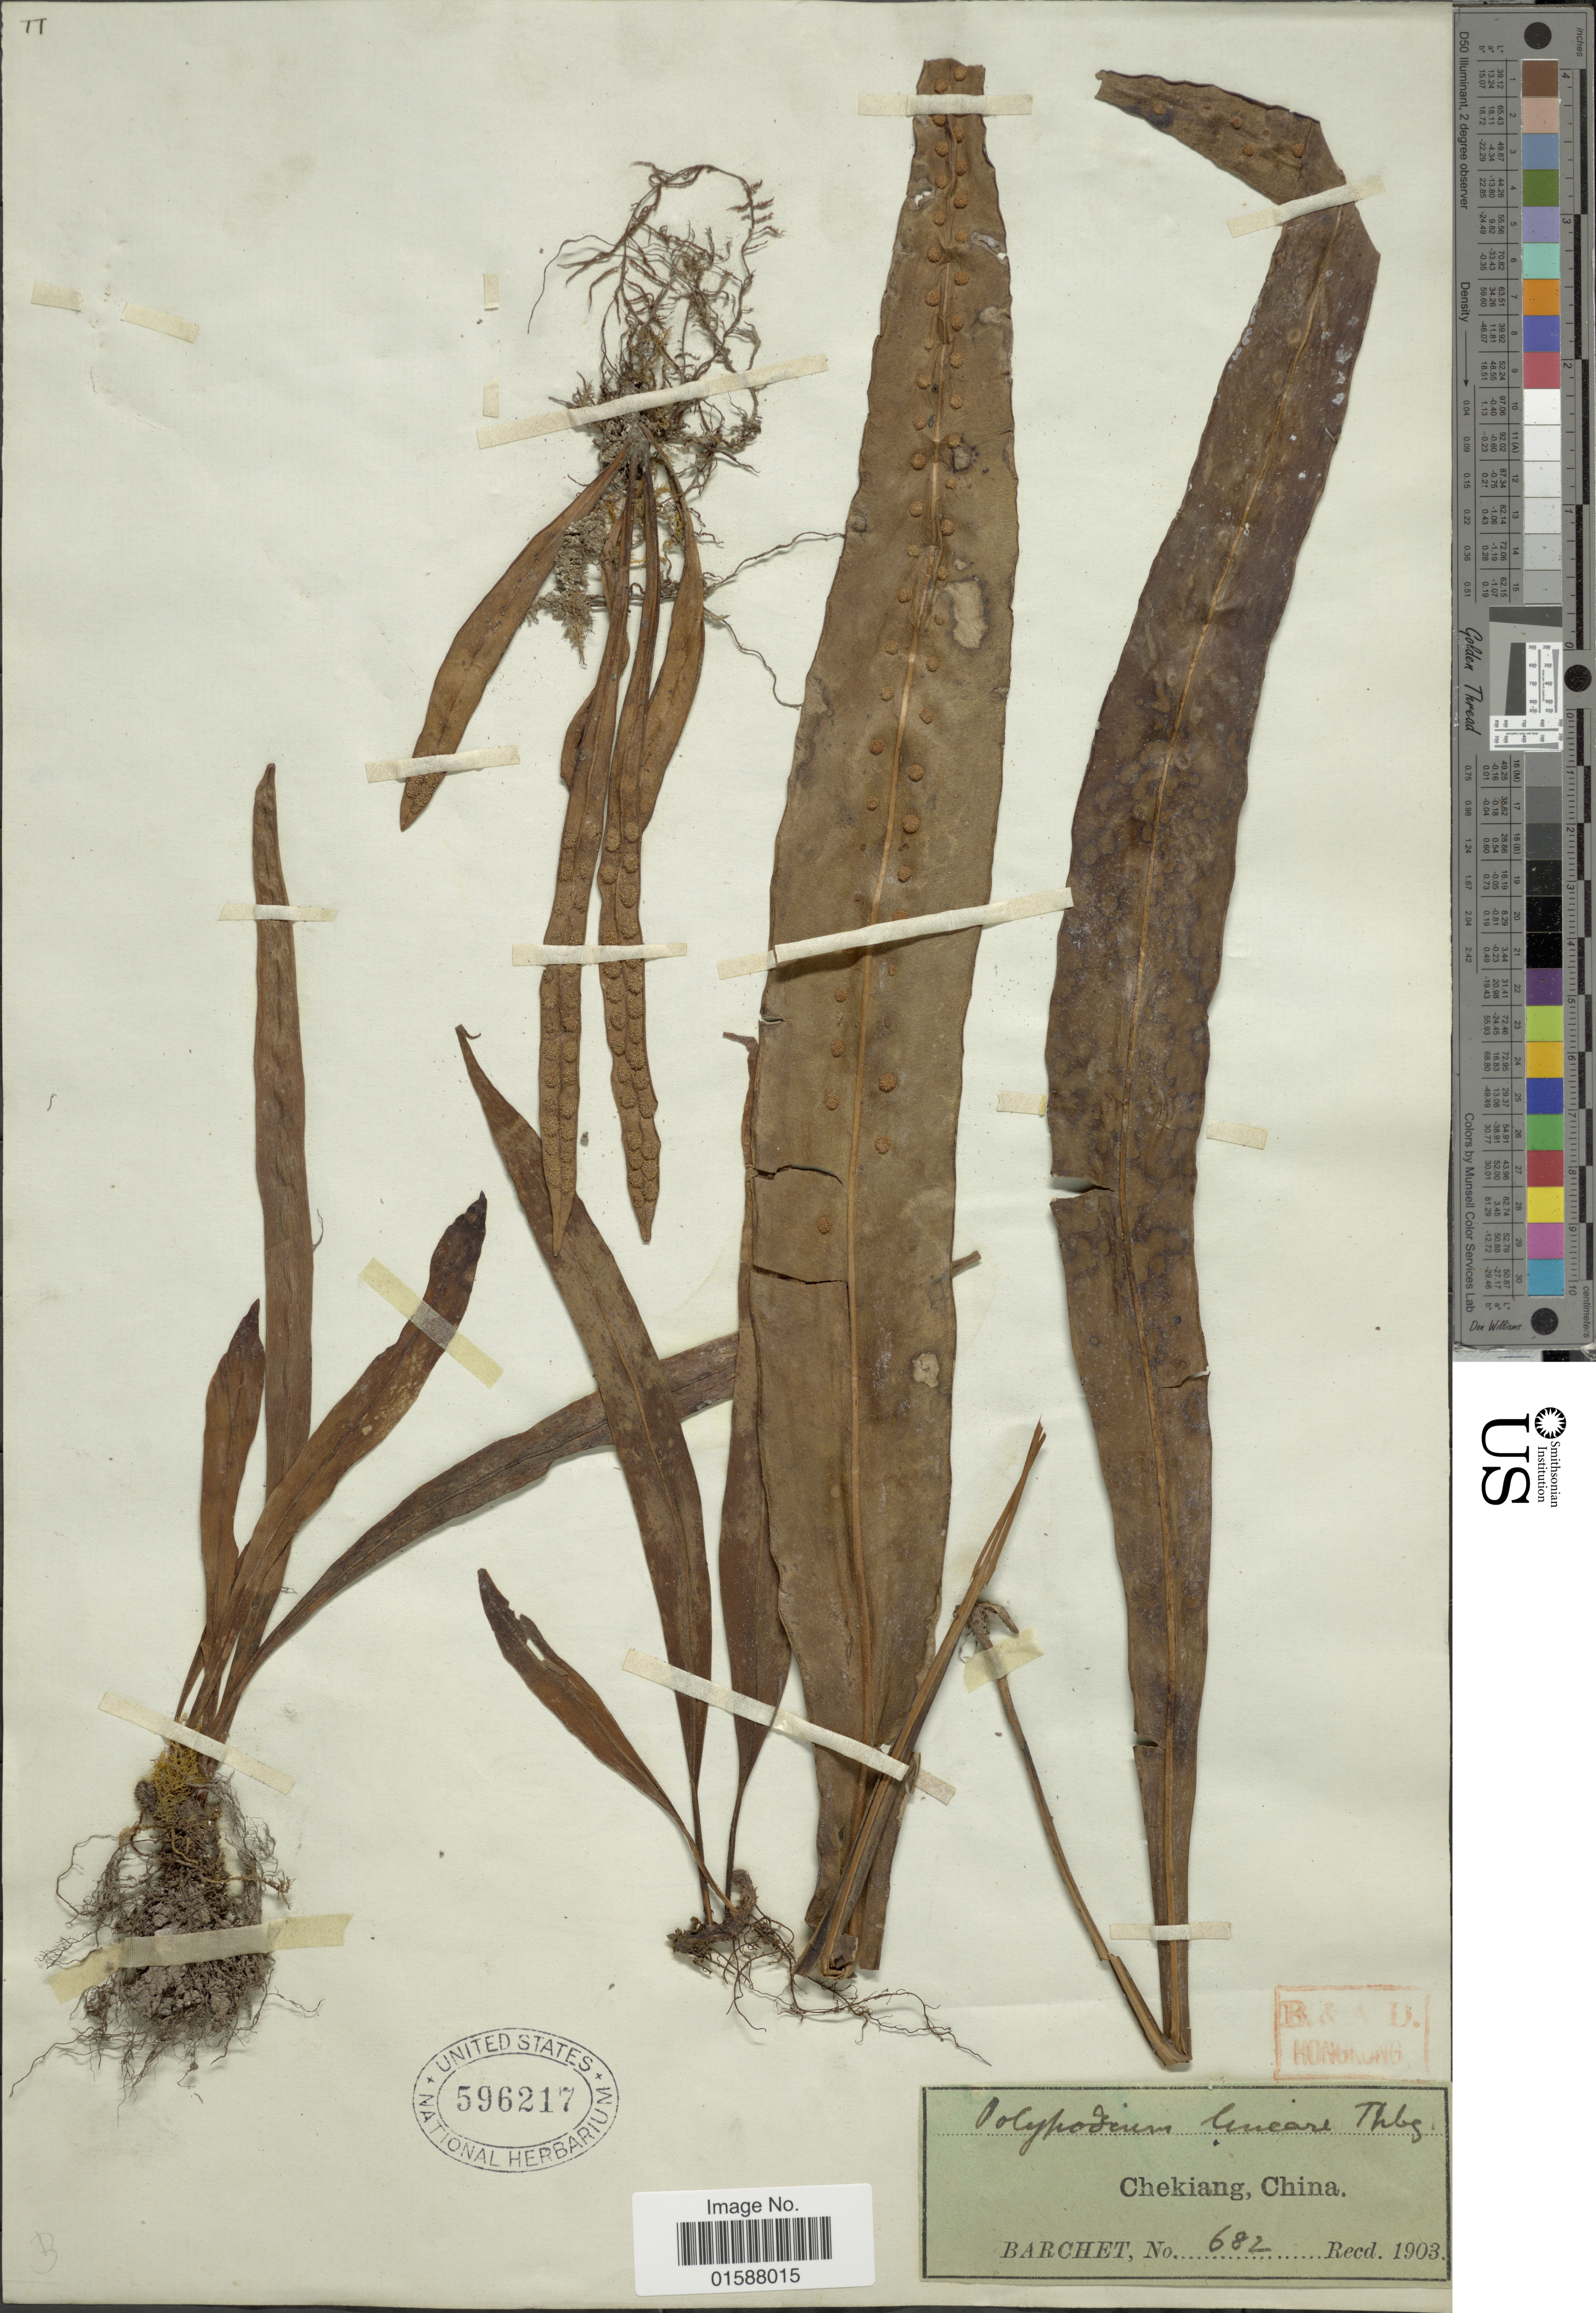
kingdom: Plantae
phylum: Tracheophyta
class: Polypodiopsida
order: Polypodiales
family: Polypodiaceae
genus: Lepisorus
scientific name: Lepisorus thunbergianus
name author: (Kaulf.) Ching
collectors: Barchet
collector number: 682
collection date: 1903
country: China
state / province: Zhejiang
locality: Chekiang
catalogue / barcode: US 596217